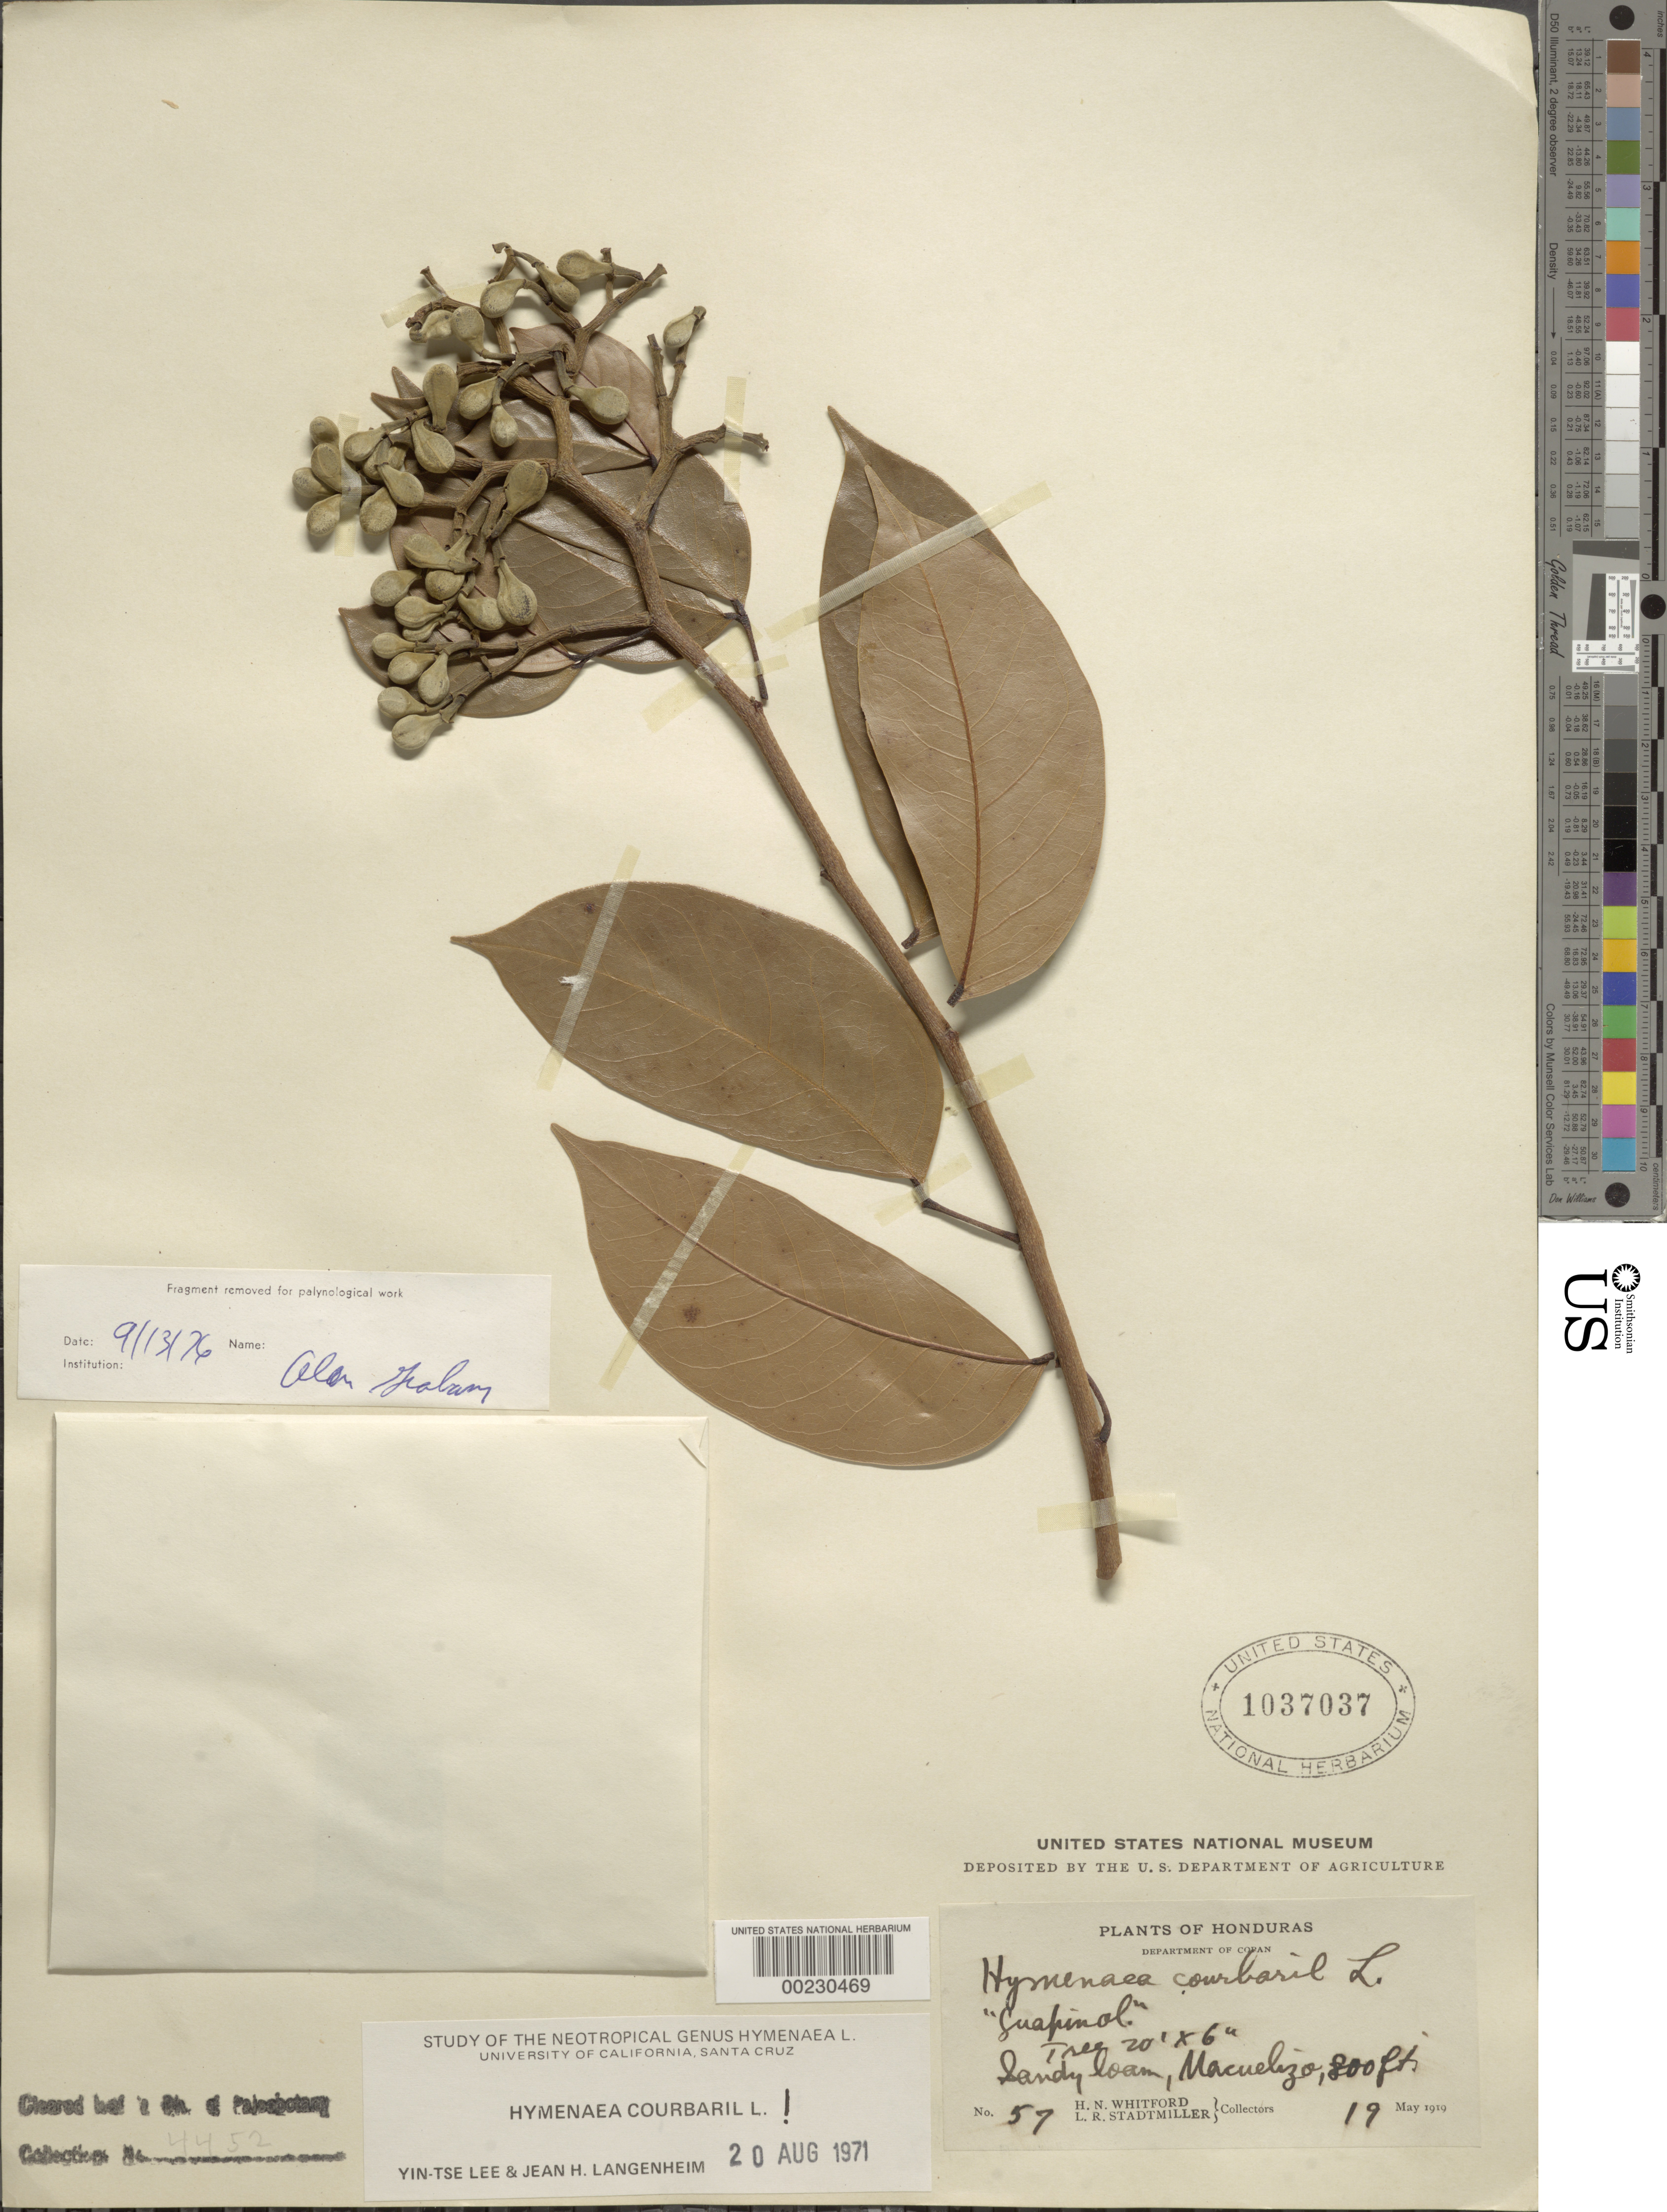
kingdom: Plantae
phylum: Tracheophyta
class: Magnoliopsida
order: Fabales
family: Fabaceae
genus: Hymenaea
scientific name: Hymenaea courbaril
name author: L.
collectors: H. N. Whitford & L. Stadtmiller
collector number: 57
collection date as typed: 19 May 1919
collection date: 1919-05-19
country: Honduras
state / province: Copán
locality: Macuelizo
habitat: Sandy loam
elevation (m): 15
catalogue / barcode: US 1037037